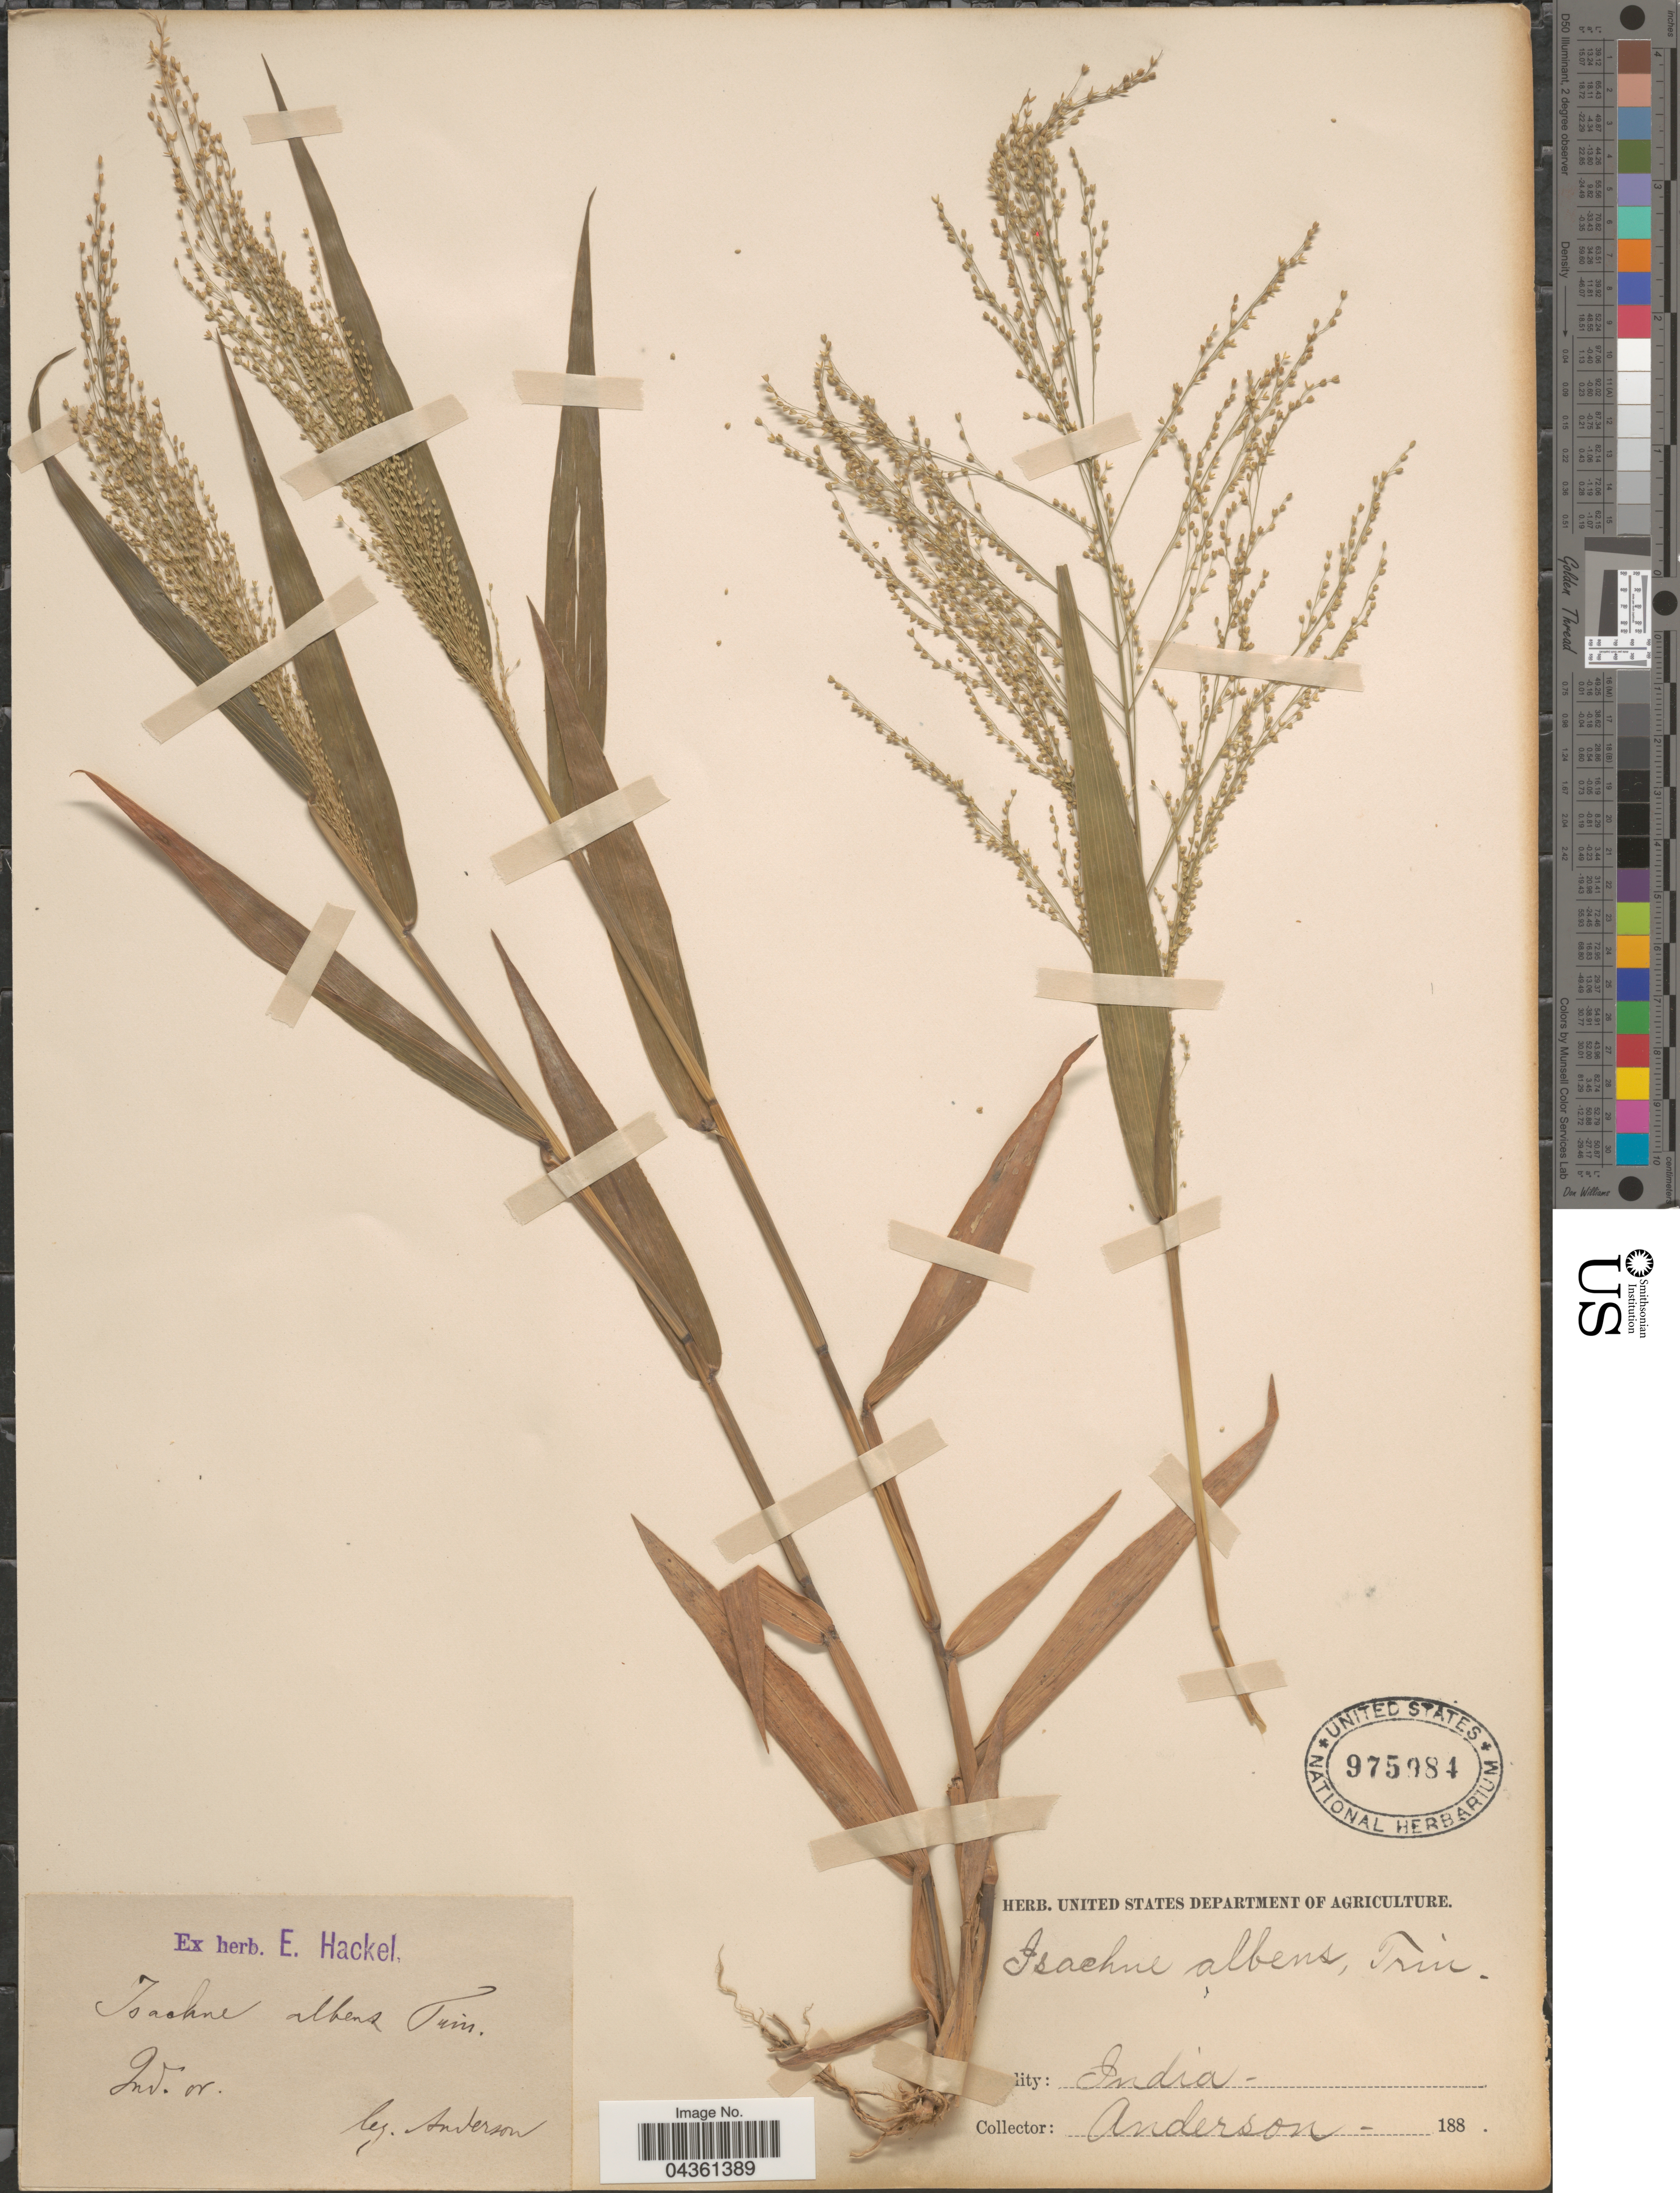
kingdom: Plantae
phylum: Tracheophyta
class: Liliopsida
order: Poales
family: Poaceae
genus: Isachne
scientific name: Isachne albens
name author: Trin.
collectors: -- Anderson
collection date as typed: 188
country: India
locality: Ind. or.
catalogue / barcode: US 975984